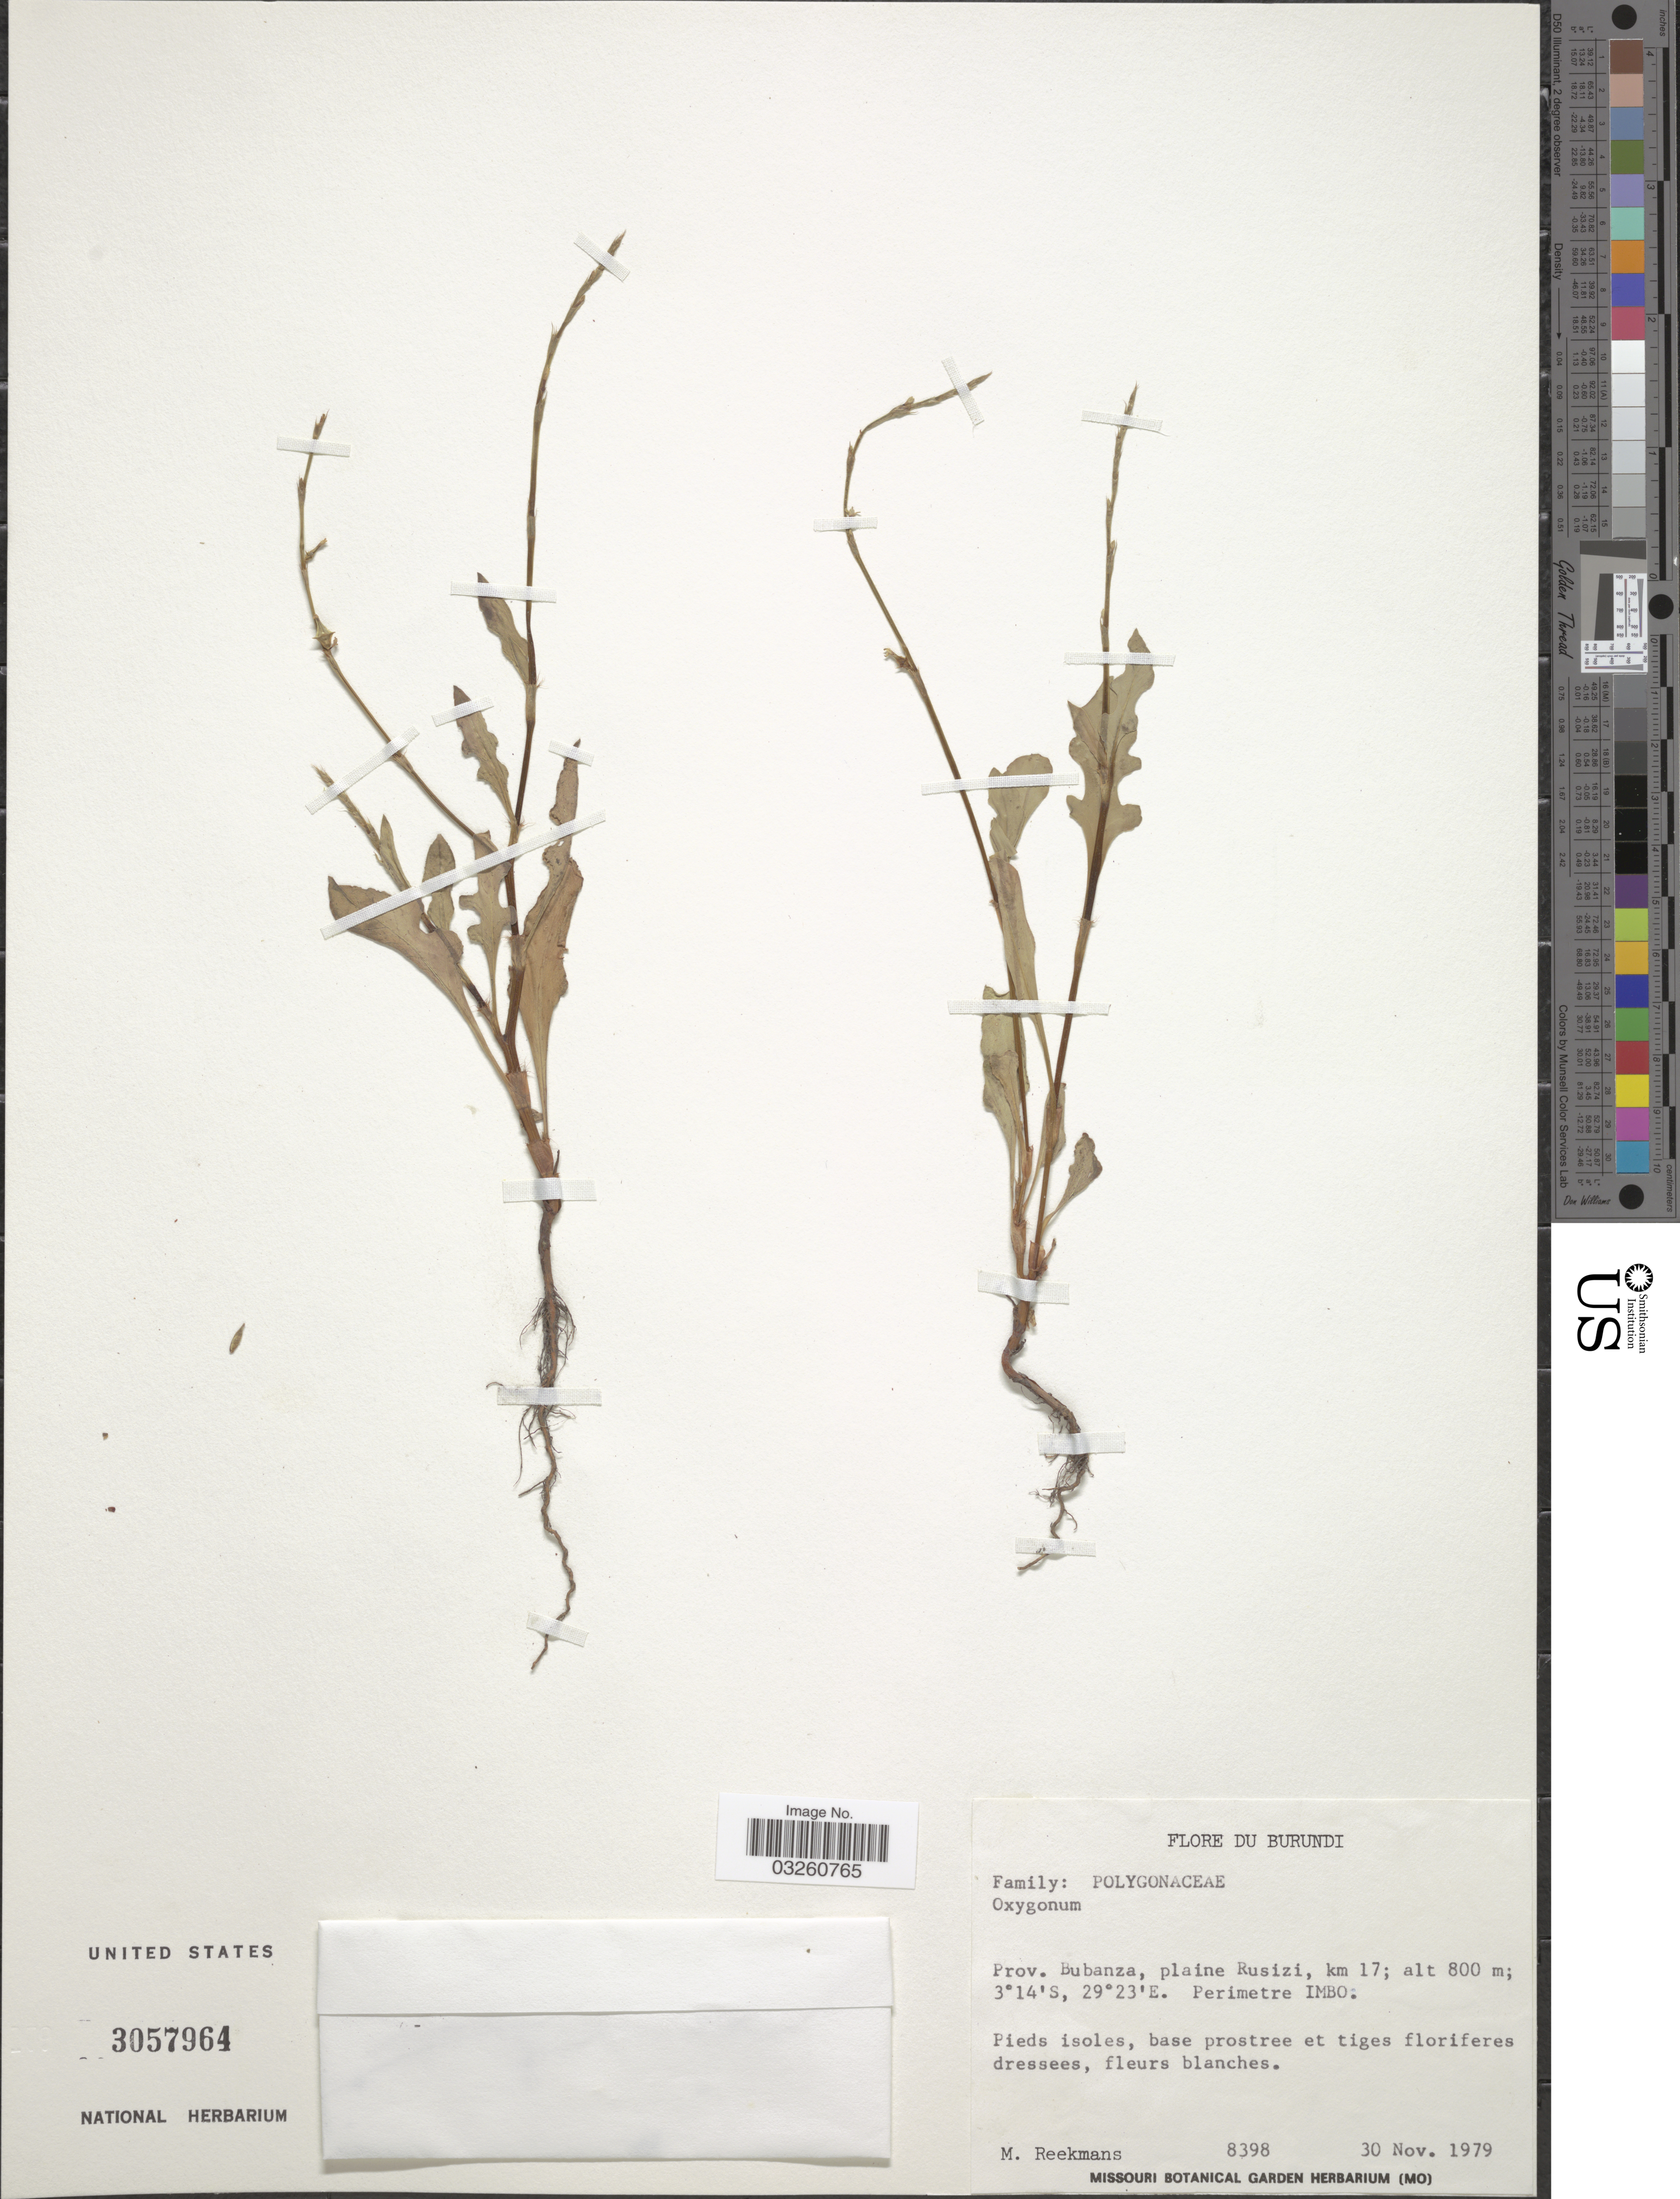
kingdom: Plantae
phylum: Tracheophyta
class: Magnoliopsida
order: Caryophyllales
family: Polygonaceae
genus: Oxygonum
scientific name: Oxygonum sp.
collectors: M. Reekmans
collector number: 8398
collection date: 1979-11-30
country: Burundi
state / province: Bubanza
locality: Prov. Bubanza, plaine Rusizi, km 17. Perimetre IMBO.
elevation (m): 800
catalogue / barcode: US 3057964